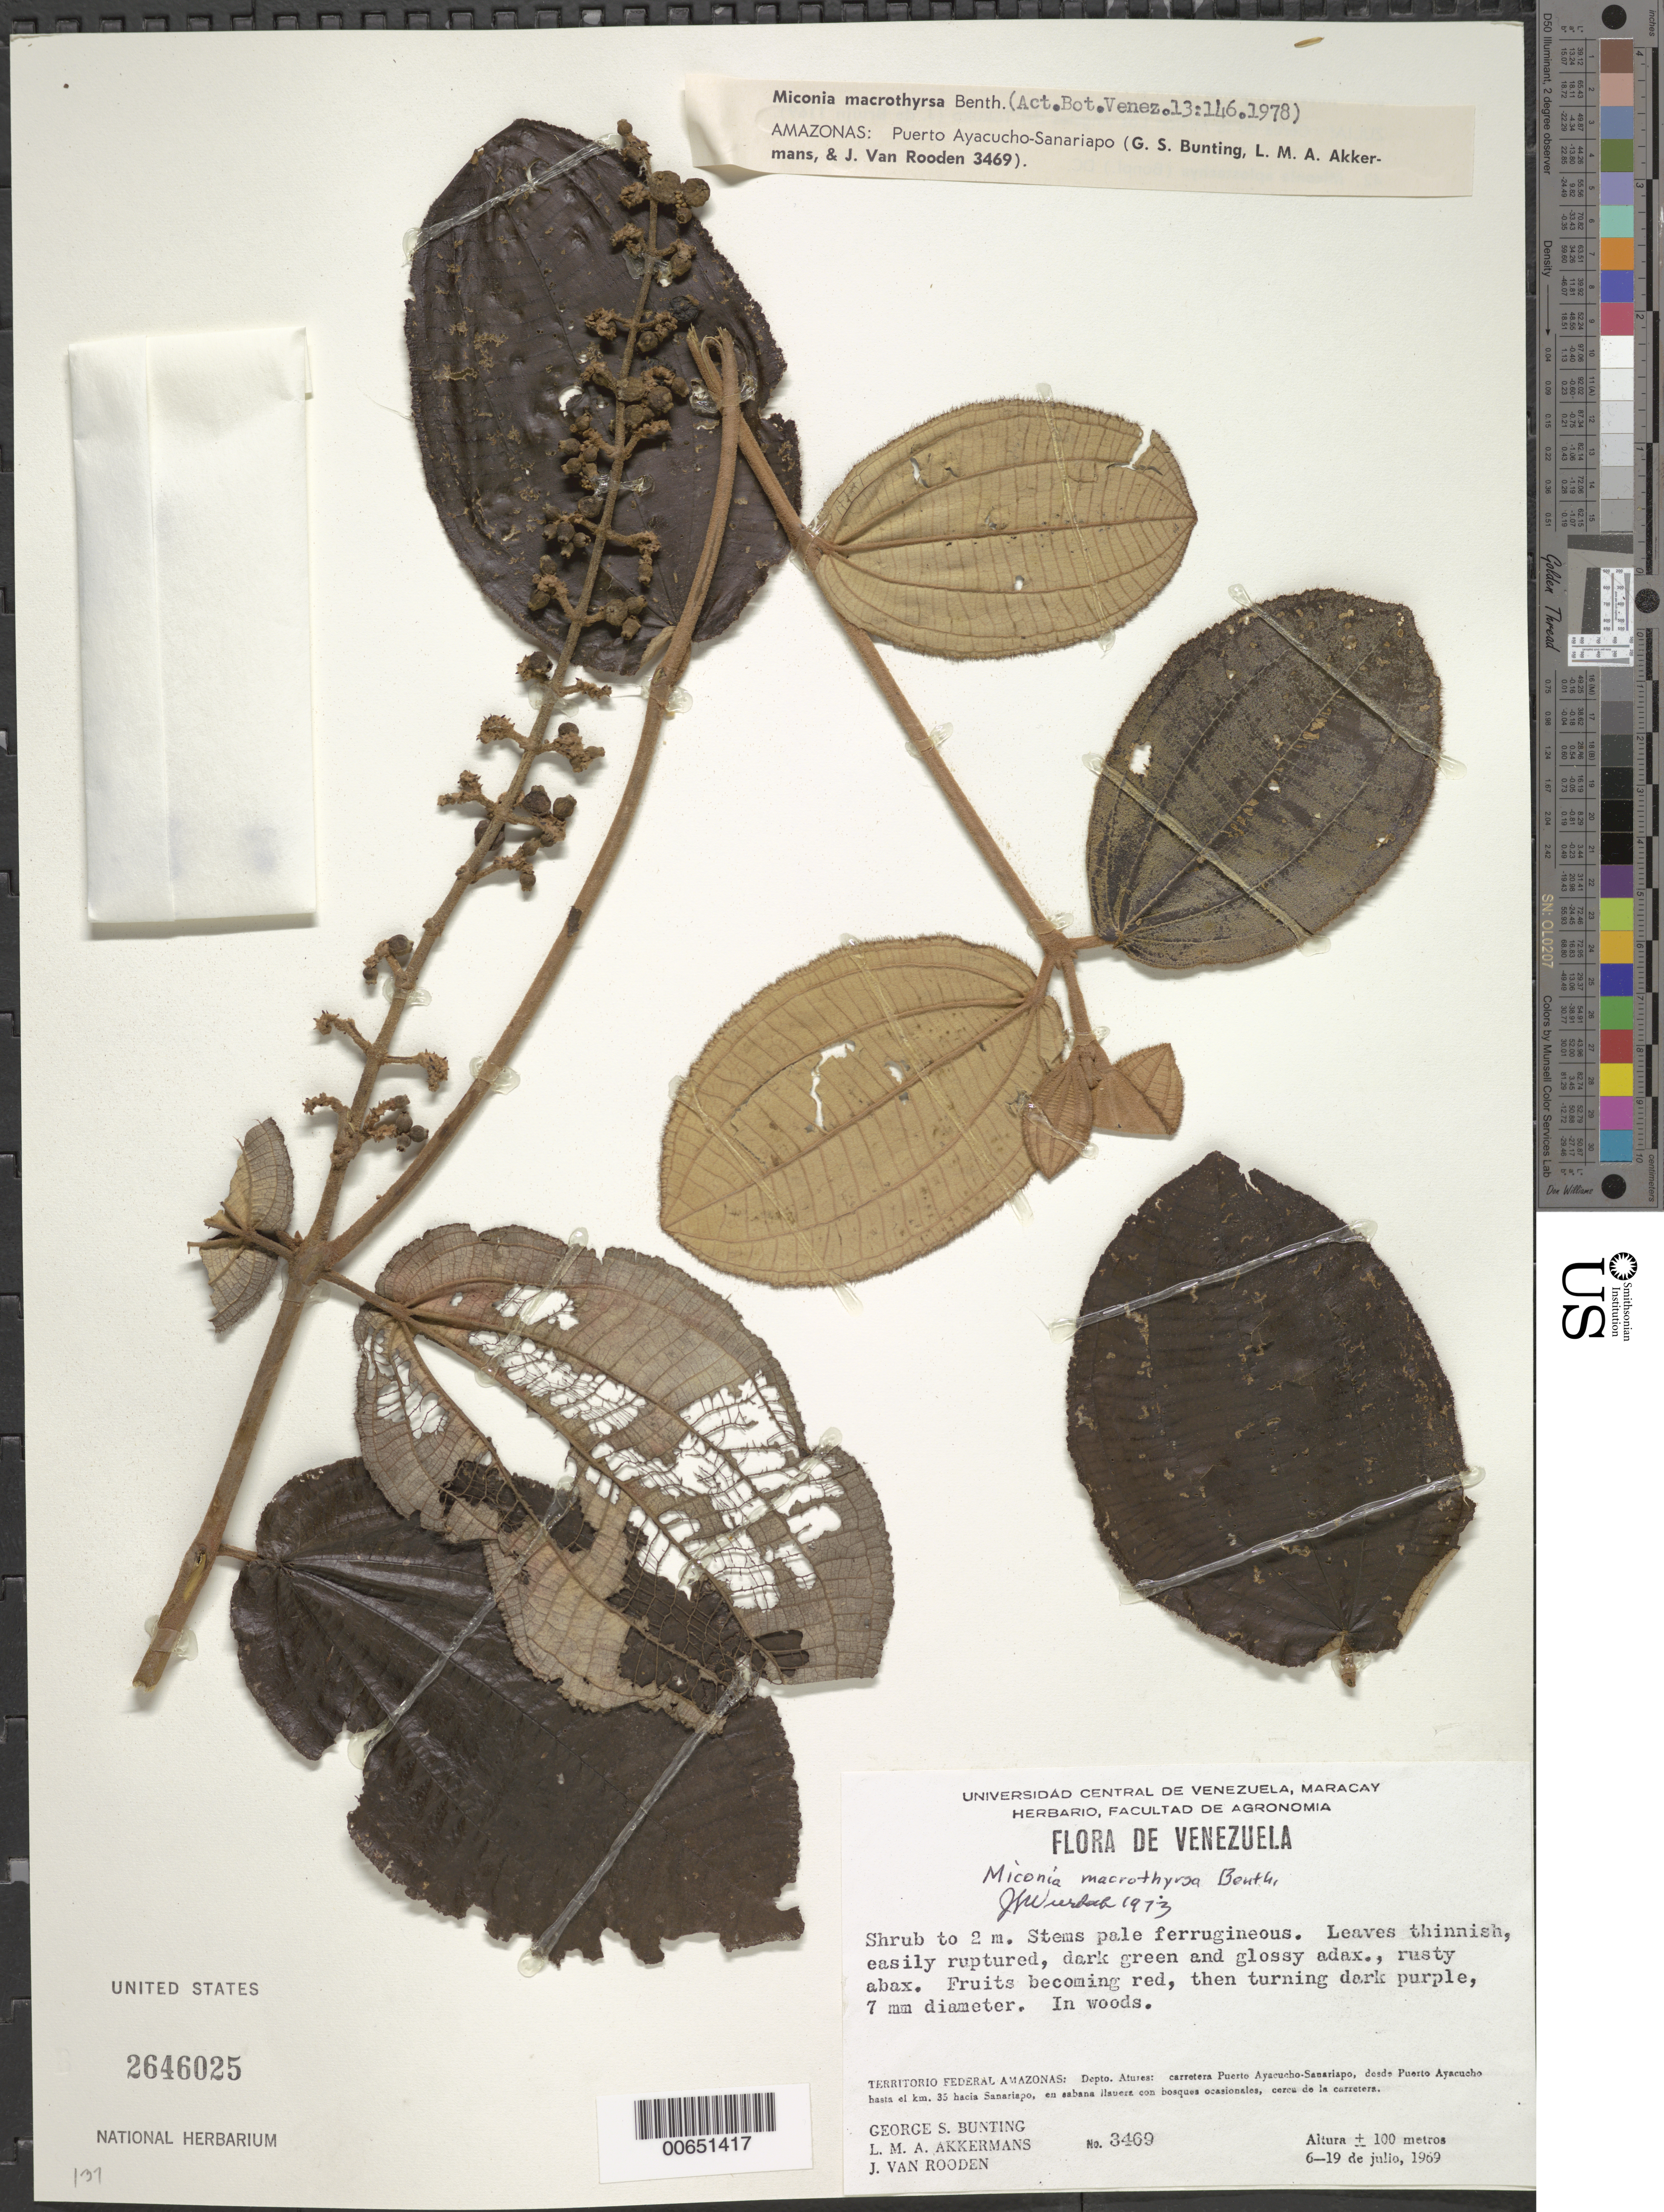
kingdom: Plantae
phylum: Tracheophyta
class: Magnoliopsida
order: Myrtales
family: Melastomataceae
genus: Miconia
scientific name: Miconia macrothyrsa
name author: Benth.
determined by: Wurdack, John J., (US), US (UNITED STATES)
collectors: G. S. Bunting, L. M. Akkermans & J. Van Rooden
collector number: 3469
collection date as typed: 6-Jul-69 to 19-Jul-69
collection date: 1969-07-06/1969-07-19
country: Venezuela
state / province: Amazonas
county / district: Atures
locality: Puerto Ayacucho to Sanariapo, desde Puerto Ayacucho hasta el km 35 hacia Sanariapo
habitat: Sabana llaurera con bosques ocasionales, cerca de la carretera; in woods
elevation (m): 100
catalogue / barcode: US 2646025